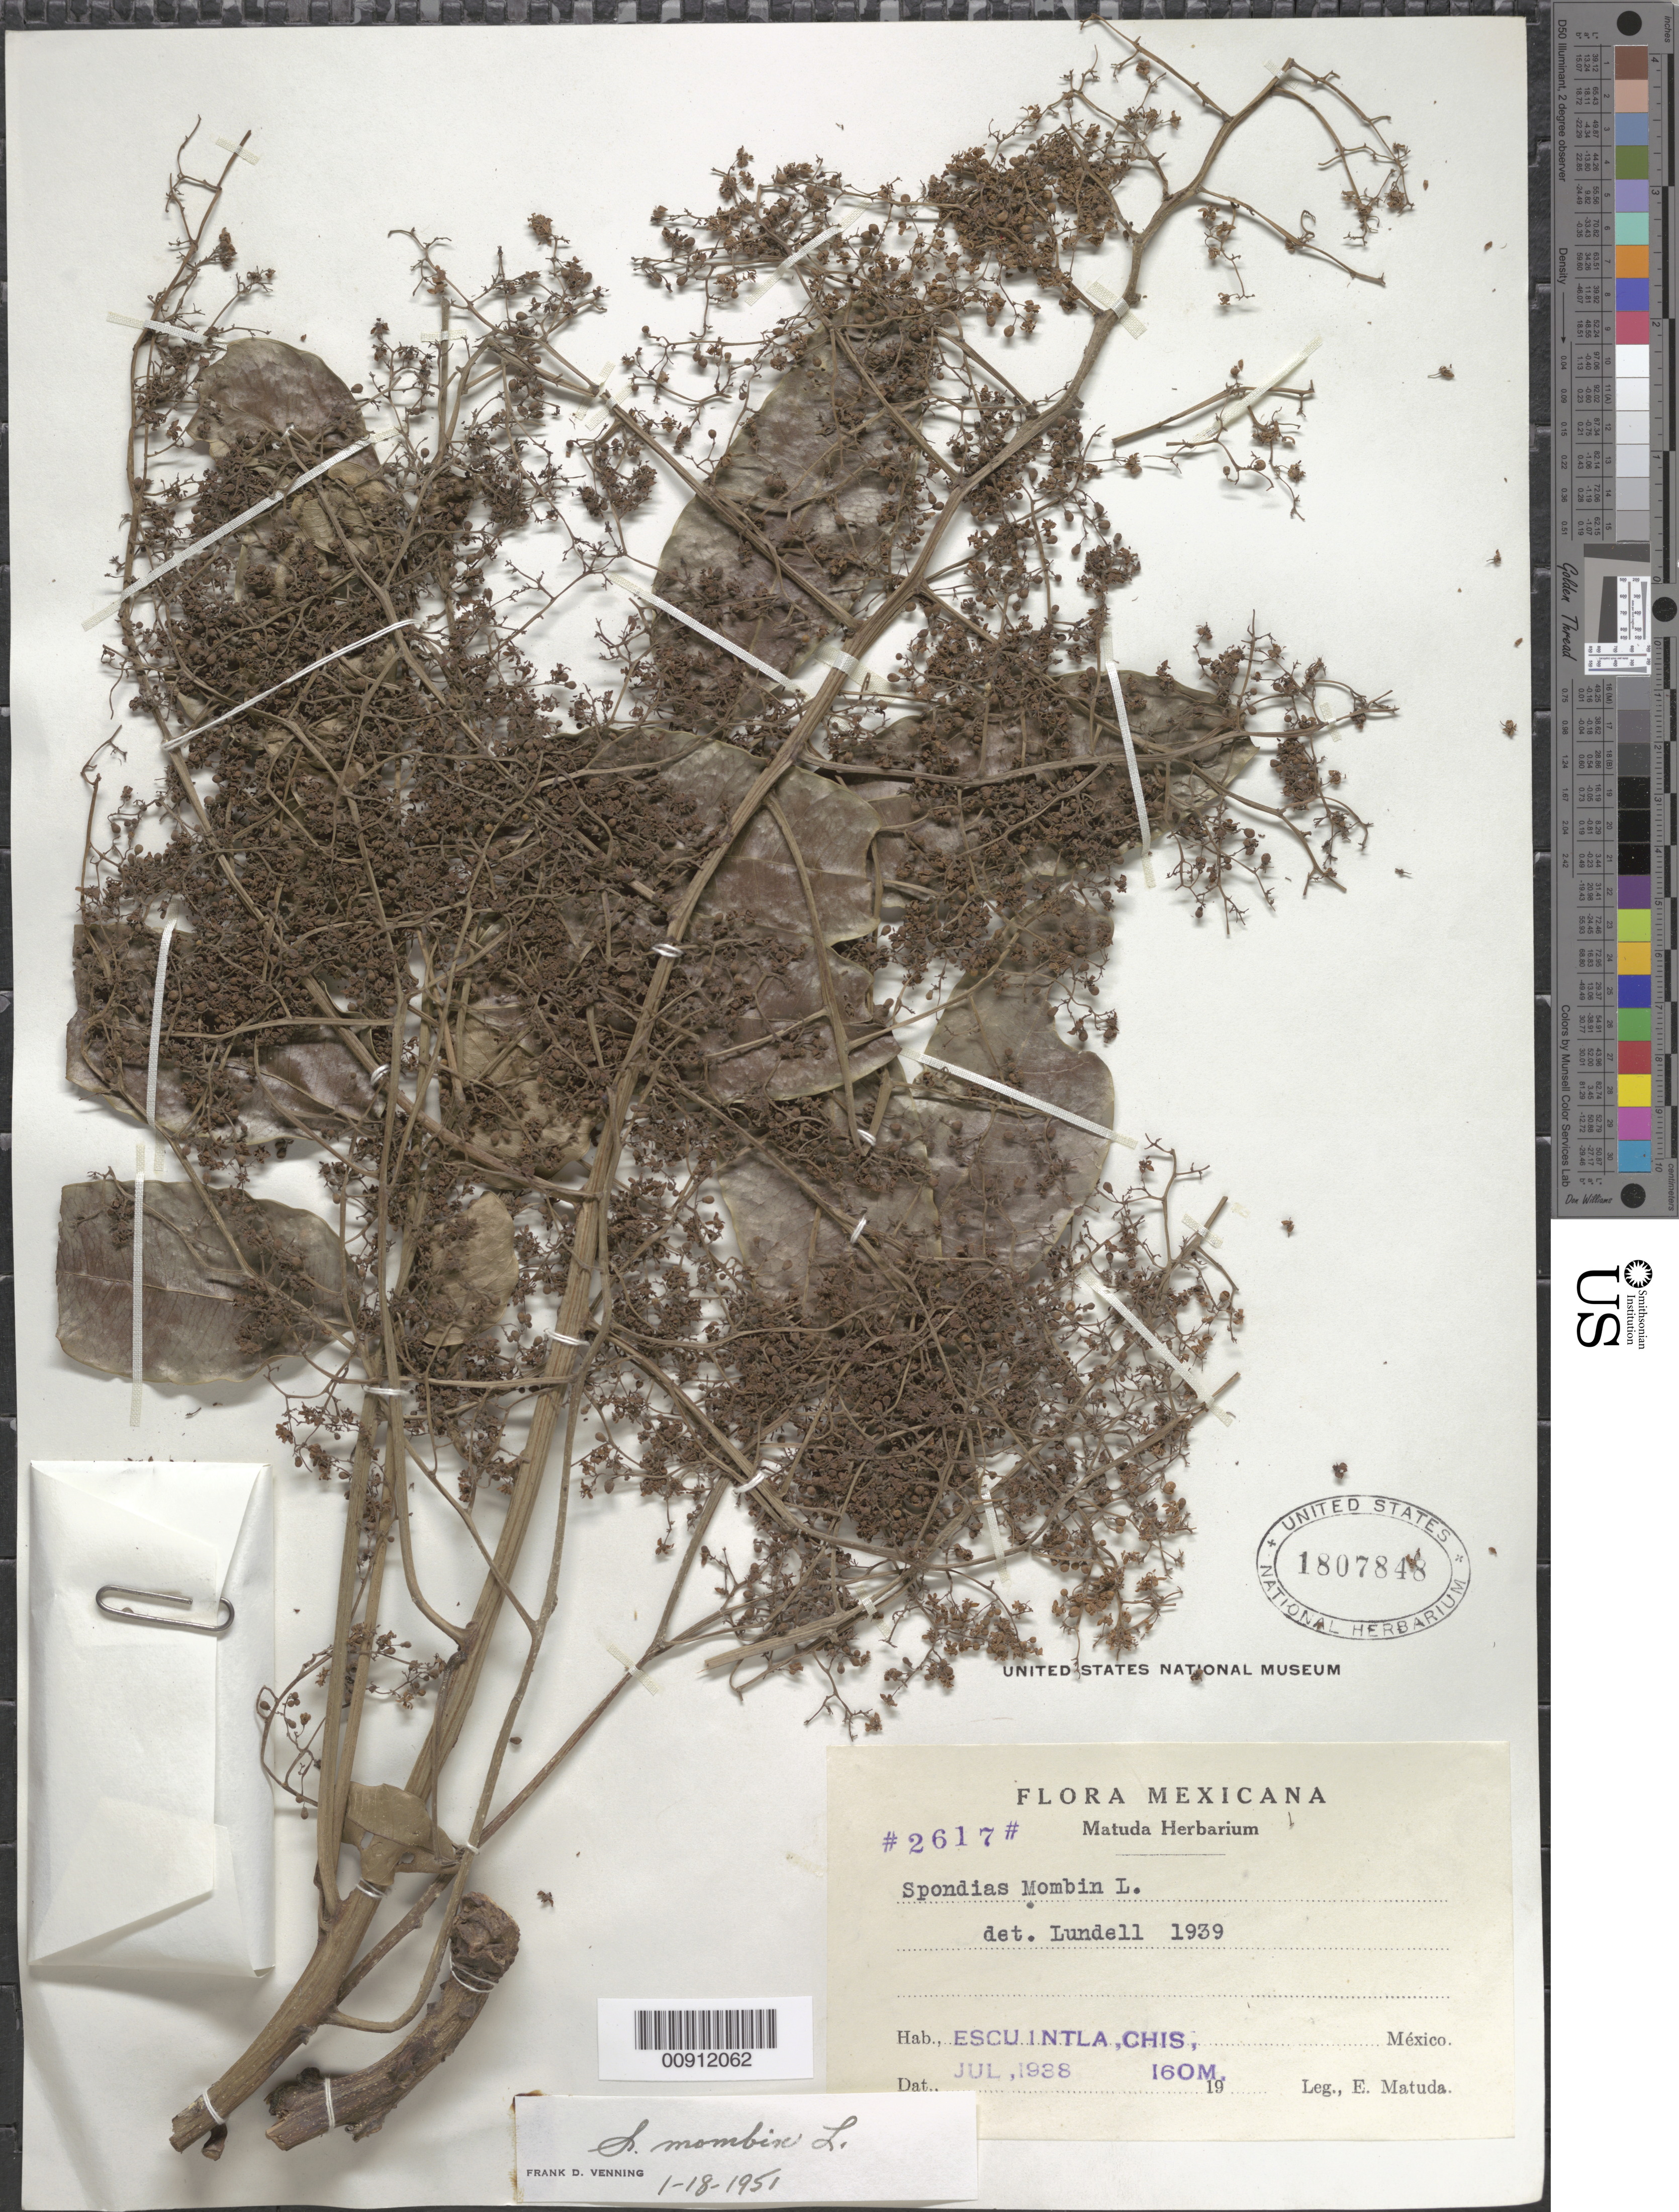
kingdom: Plantae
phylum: Tracheophyta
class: Magnoliopsida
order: Sapindales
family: Anacardiaceae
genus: Spondias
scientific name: Spondias mombin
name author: L.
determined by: Mitchell, John D.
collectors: E. Matuda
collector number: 2617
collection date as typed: Jul 1938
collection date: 1938-07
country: Mexico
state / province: Chiapas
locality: Escuintla, Chiapas.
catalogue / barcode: US 1807848